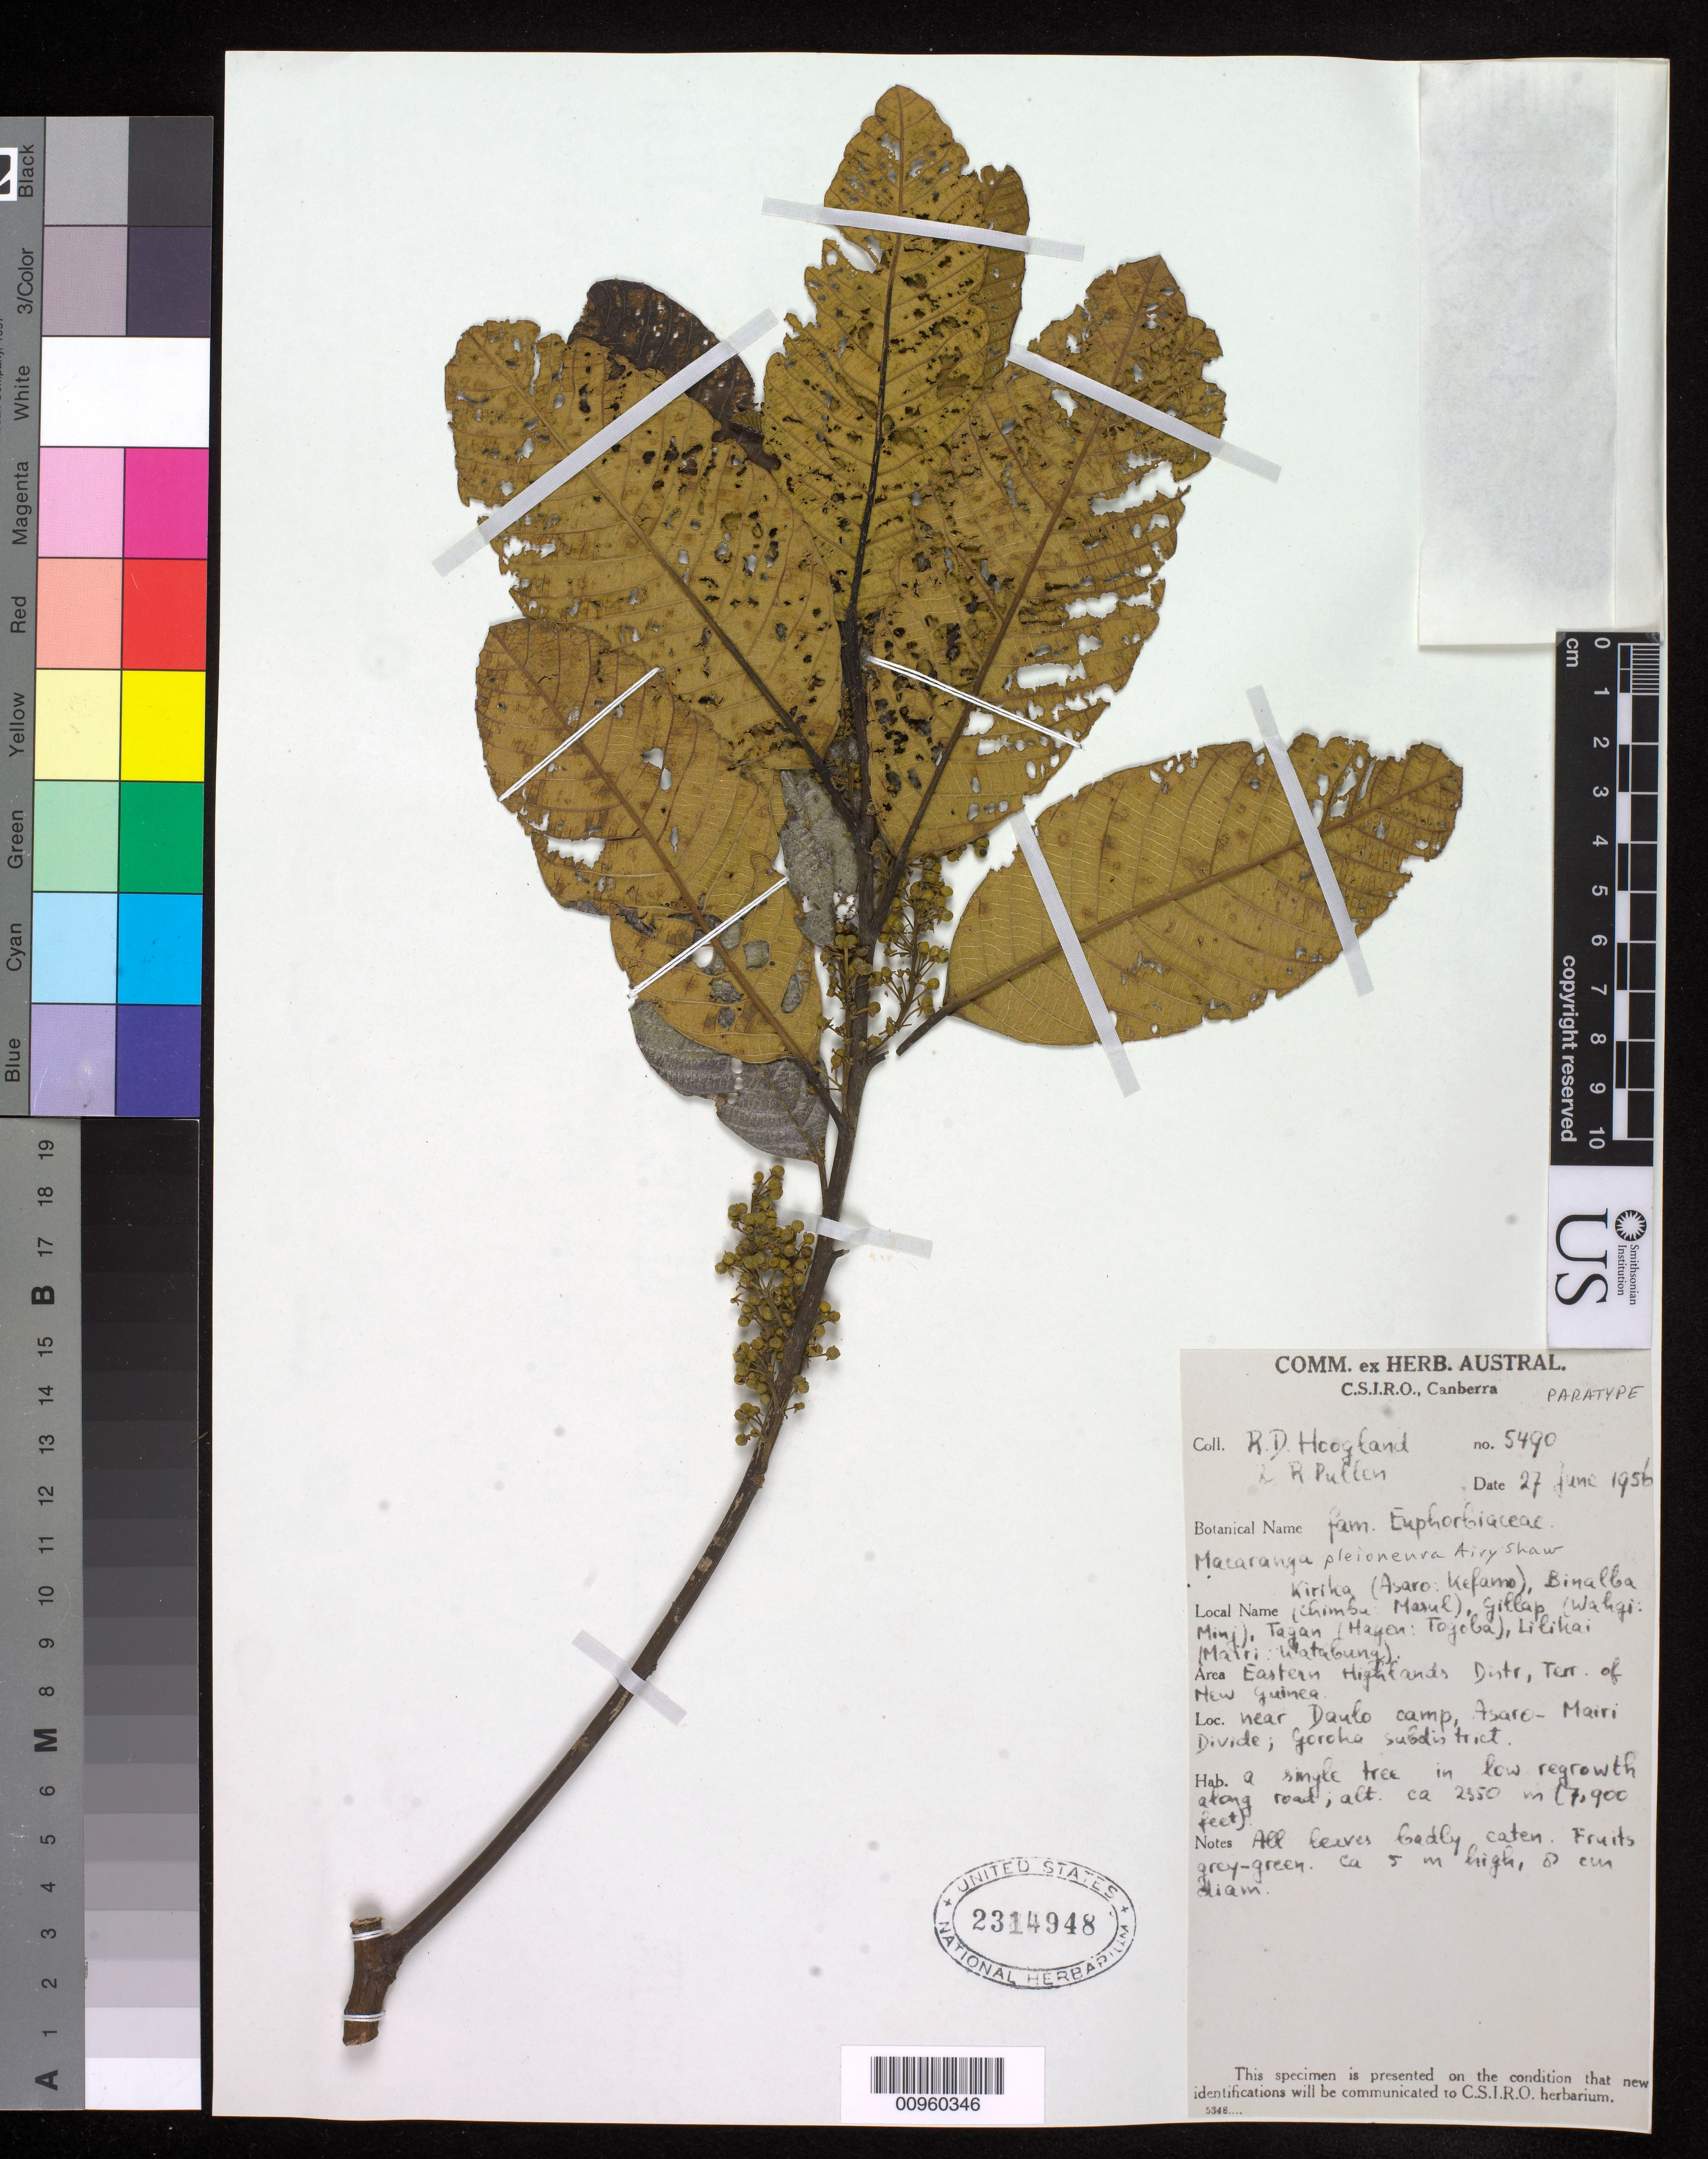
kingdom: Plantae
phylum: Tracheophyta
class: Magnoliopsida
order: Malpighiales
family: Euphorbiaceae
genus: Macaranga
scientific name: Macaranga pleioneura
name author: Airy Shaw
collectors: R. D. Hoogland & R. Pullen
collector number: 5490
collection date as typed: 27 Jun 1956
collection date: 1956-06-27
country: Papua New Guinea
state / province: Eastern Highlands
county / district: Goroka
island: New Guinea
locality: Near Daulo camp, Asare, Mairi Divide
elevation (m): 2350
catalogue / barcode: US 2314948